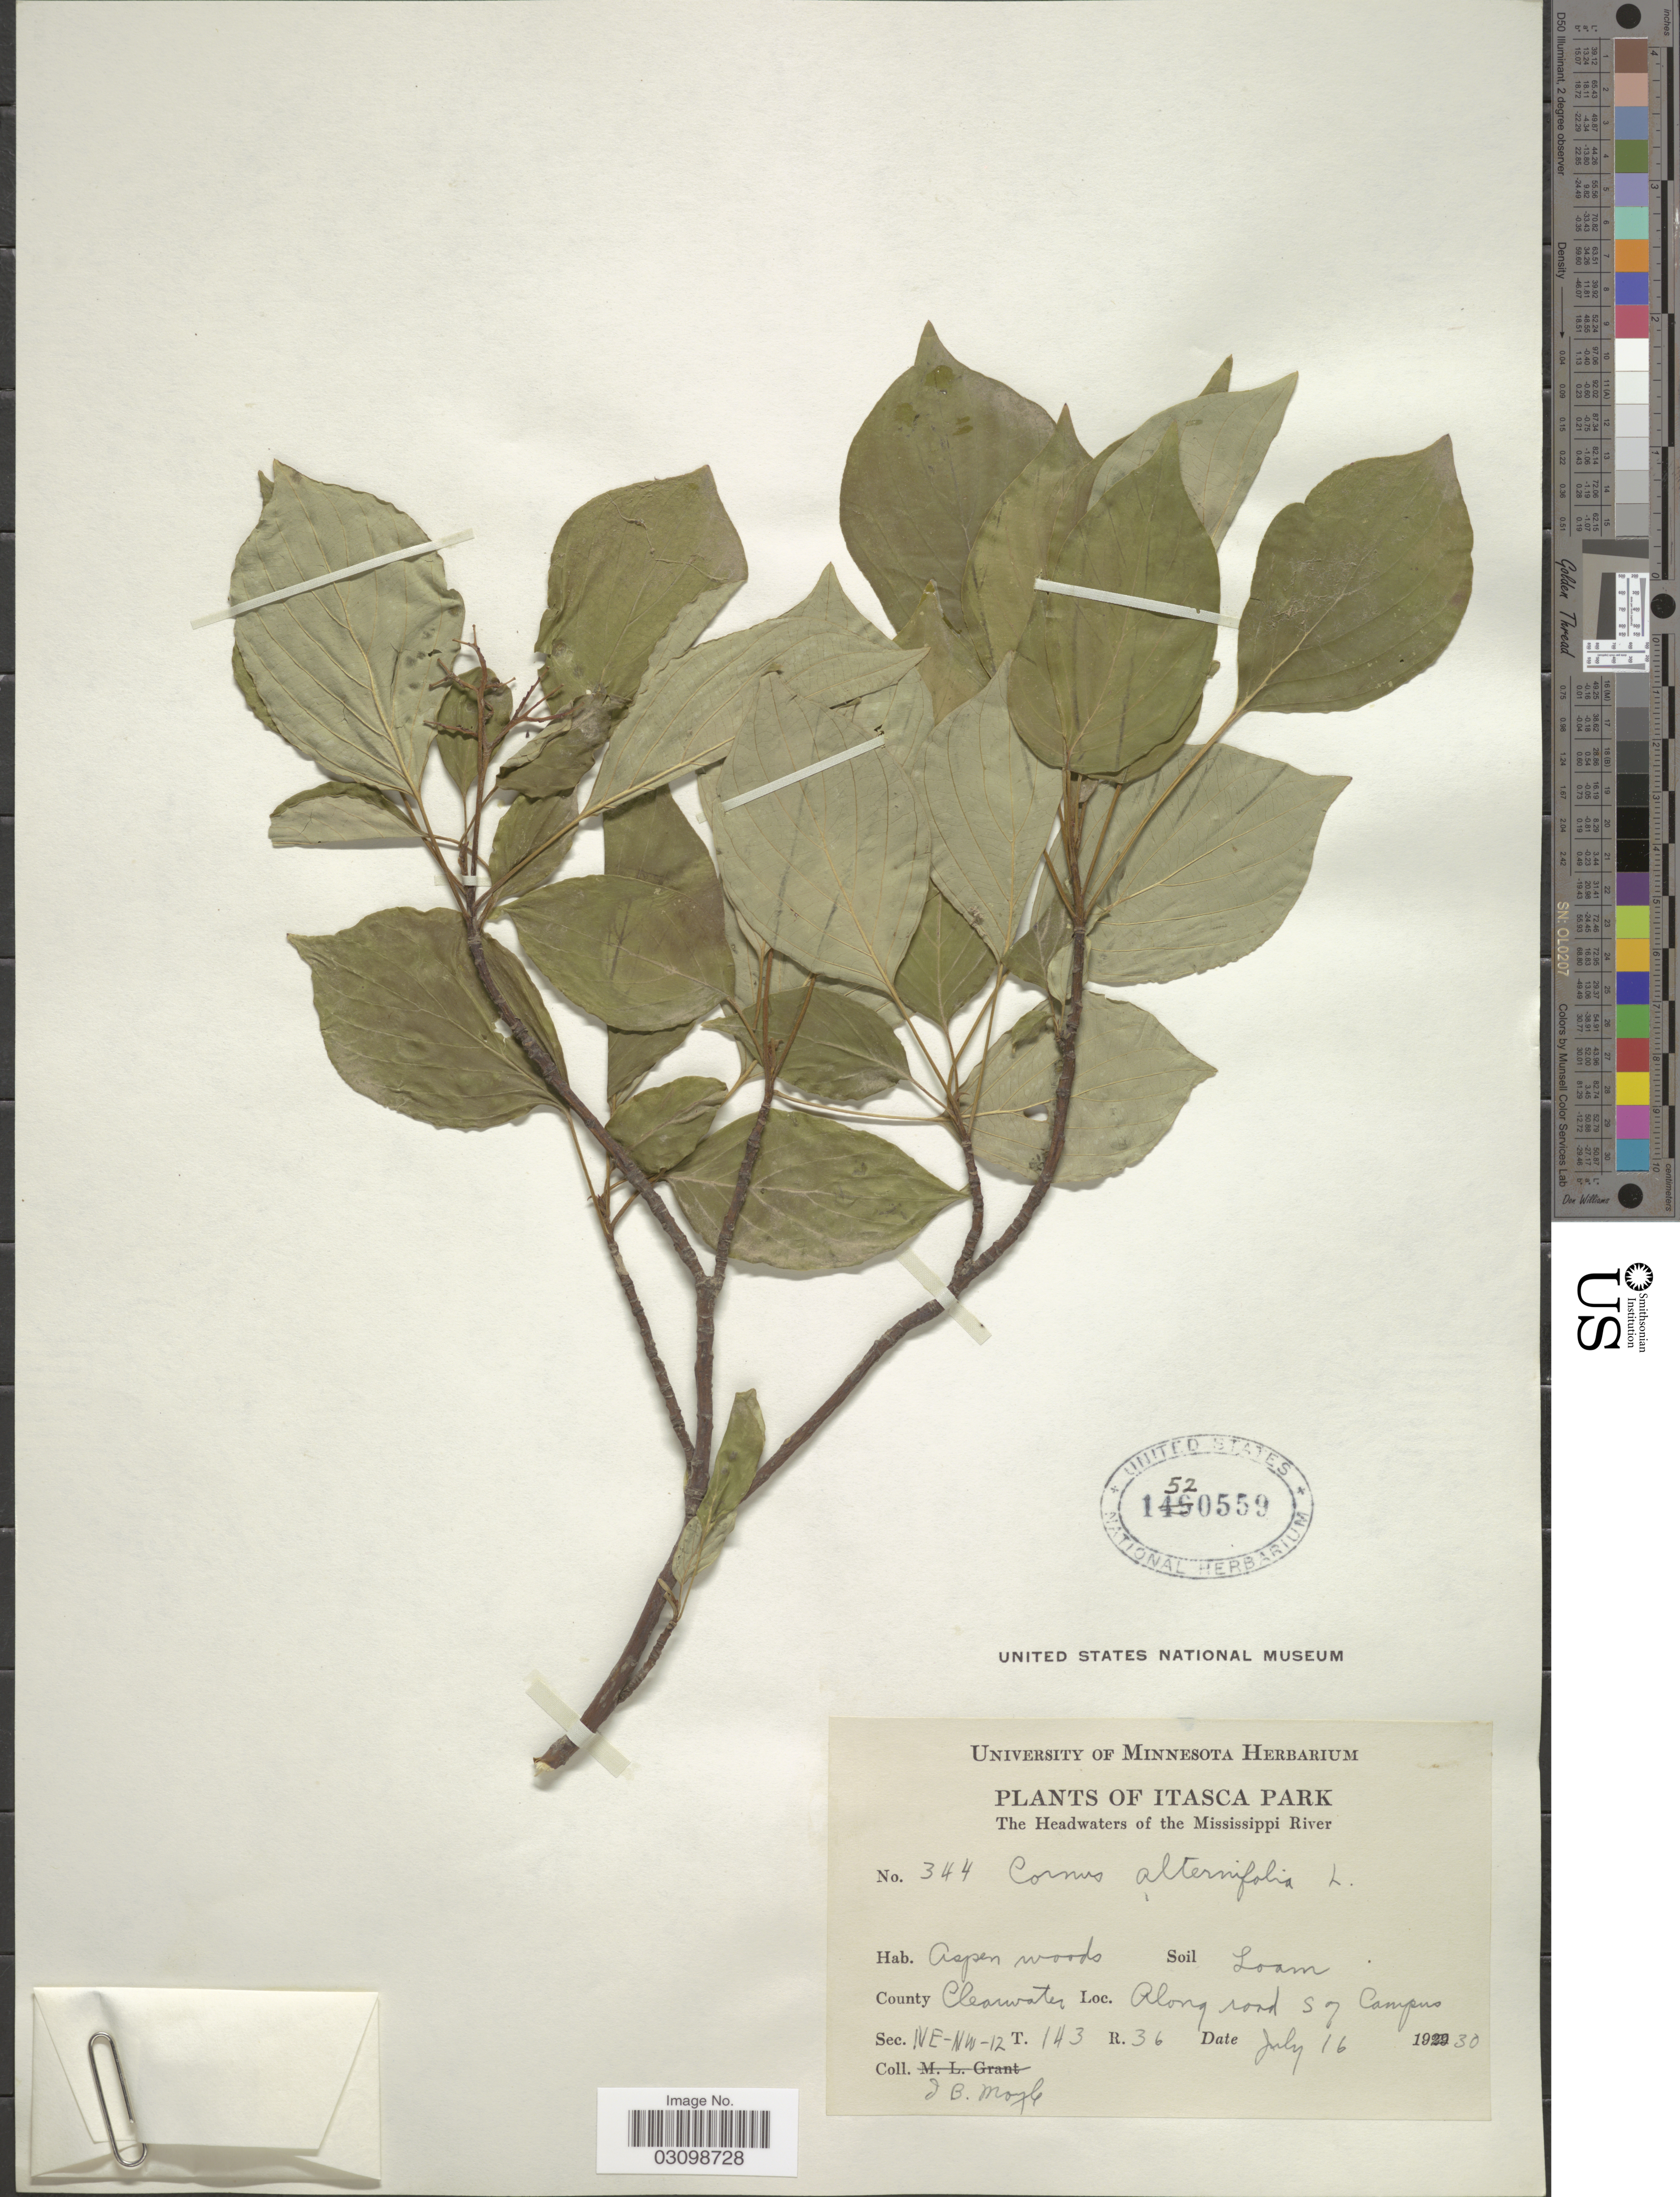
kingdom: Plantae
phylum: Tracheophyta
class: Magnoliopsida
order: Cornales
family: Cornaceae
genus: Cornus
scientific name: Cornus alternifolia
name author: L.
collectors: J. Moyle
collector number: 344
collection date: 1930-07-16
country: United States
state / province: Minnesota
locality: Itasca Park. The Headwaters of the Mississippi River. County Clearwater. Along road S of Campus. Sec. NE-NW-12 T. 143 R. 36.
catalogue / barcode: US 1520559